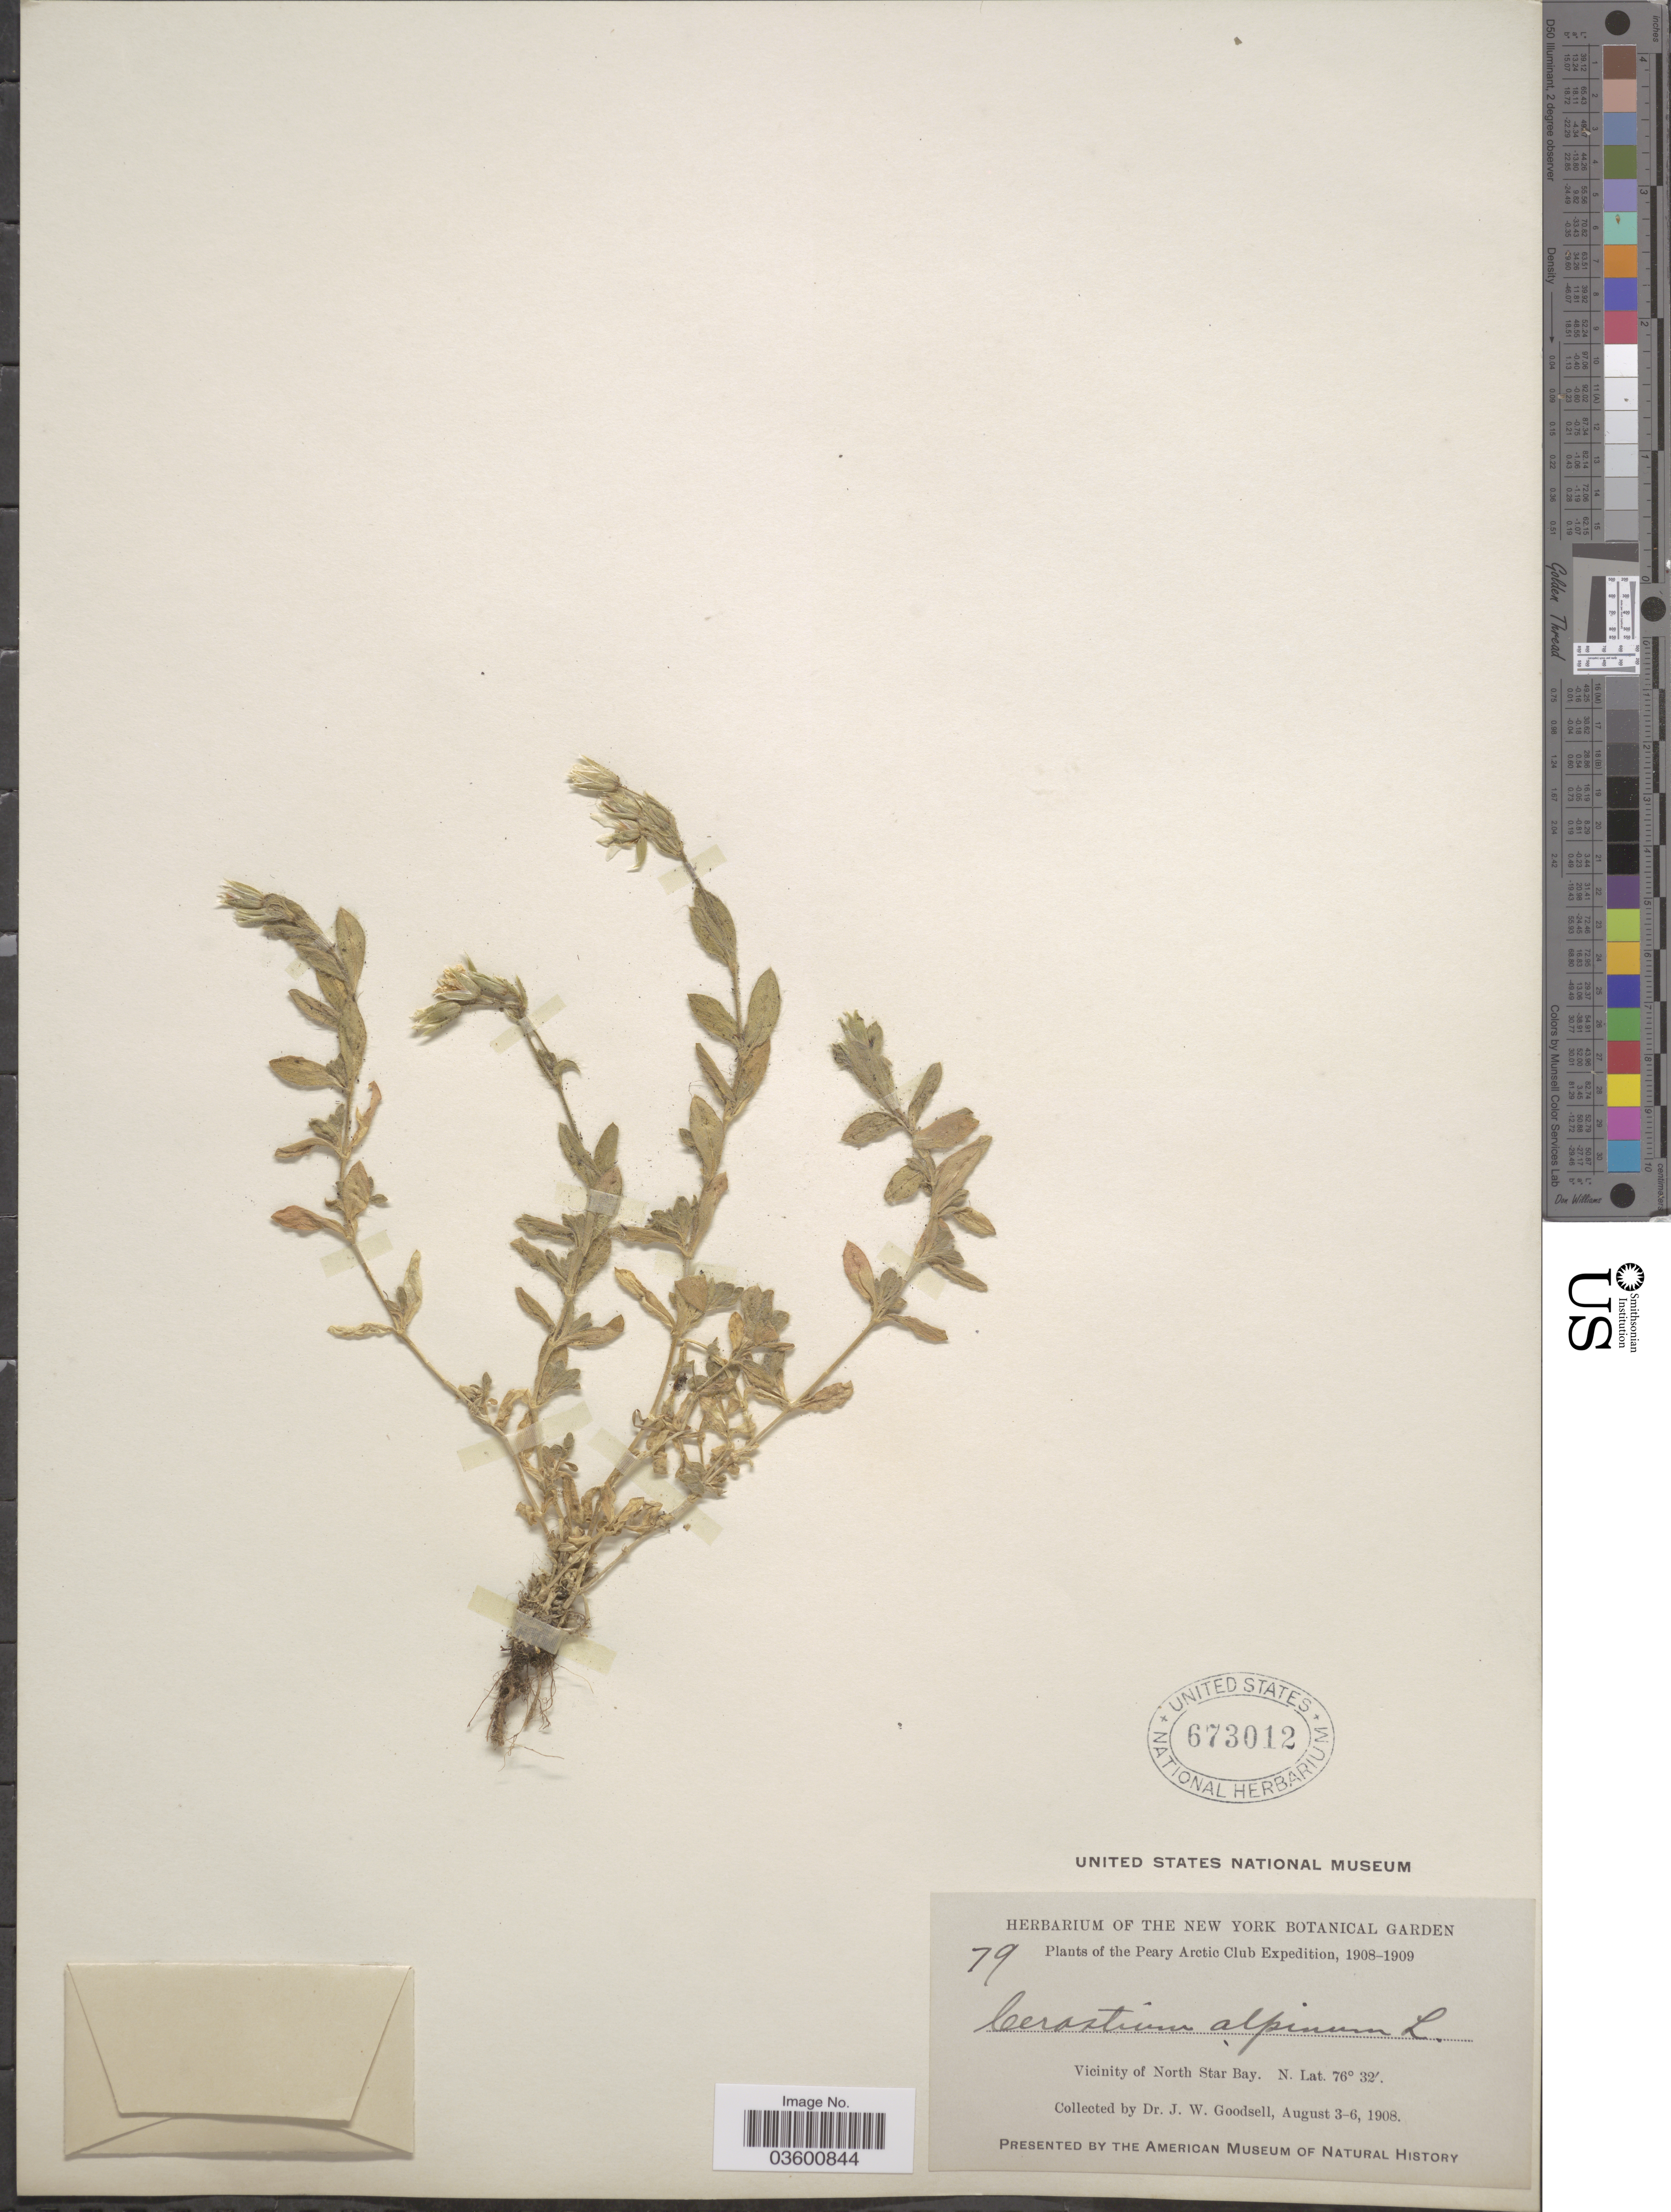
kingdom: Plantae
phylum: Tracheophyta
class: Magnoliopsida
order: Caryophyllales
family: Caryophyllaceae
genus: Cerastium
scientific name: Cerastium alpinum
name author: L.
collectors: J. Goodsell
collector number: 79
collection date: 1908-08-03/1908-08-06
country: Greenland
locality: Peary Arctic Club. Vicinity of North Star Bay.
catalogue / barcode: US 673012